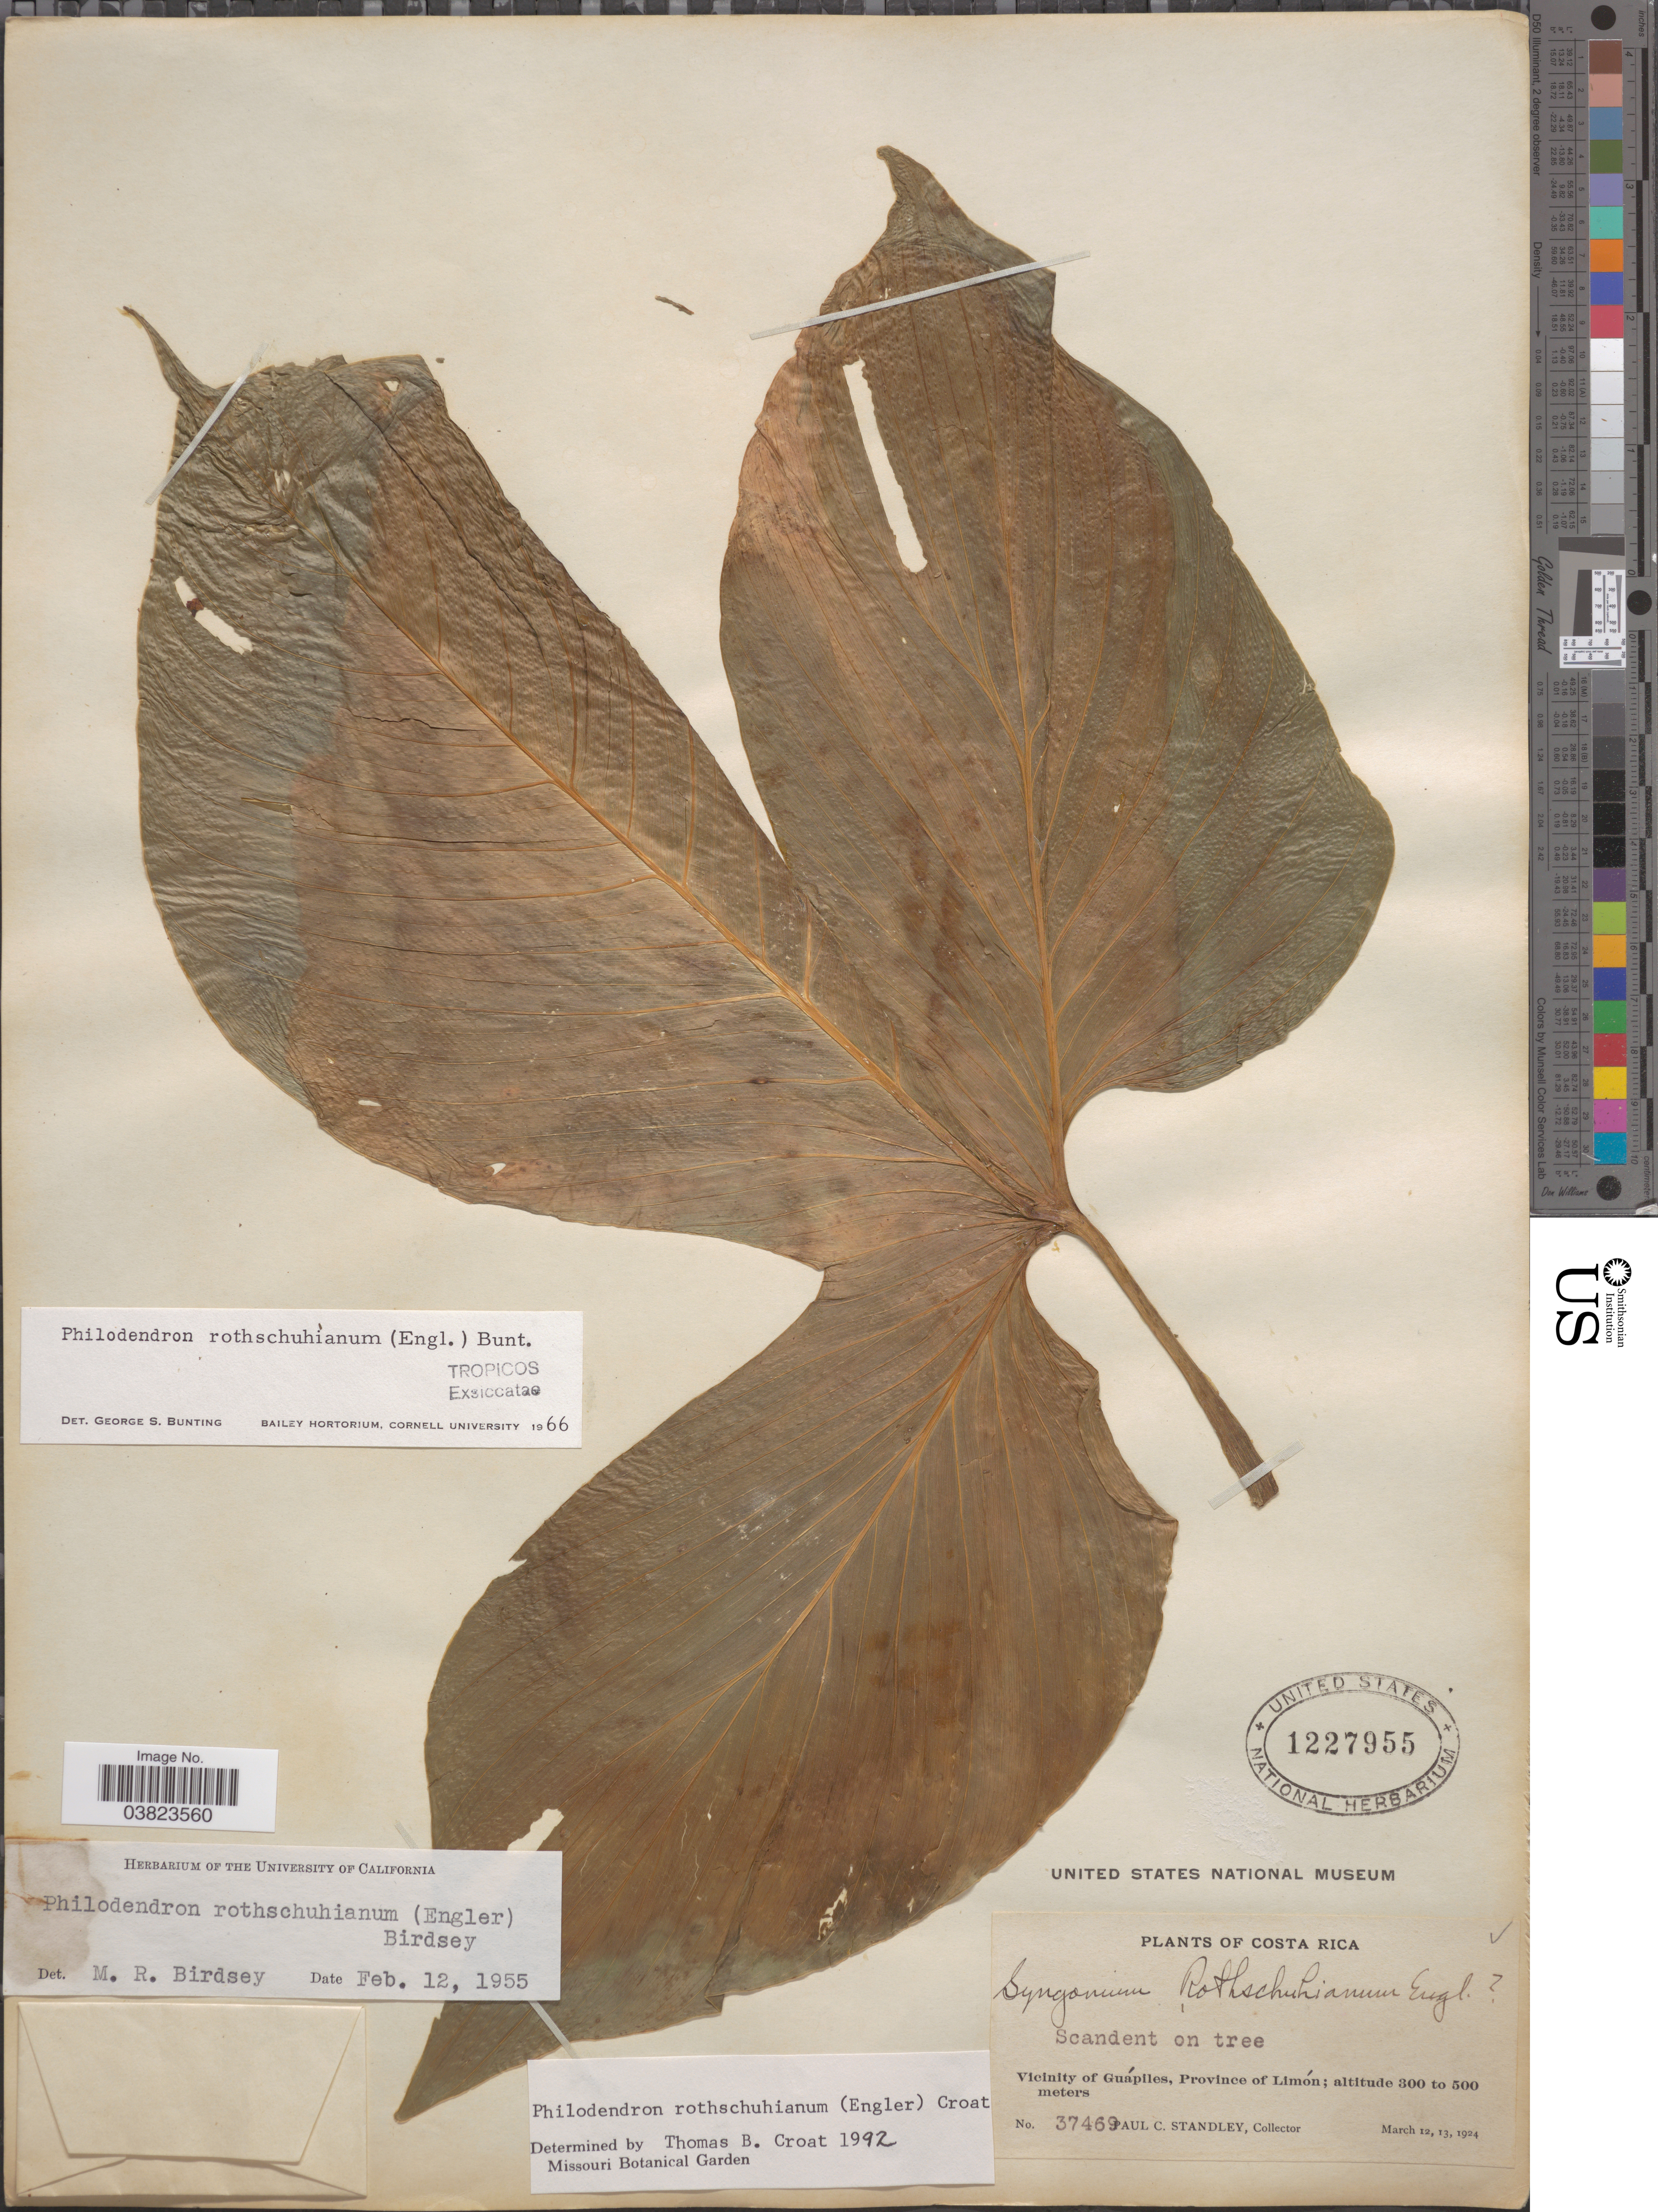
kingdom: Plantae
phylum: Tracheophyta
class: Liliopsida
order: Alismatales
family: Araceae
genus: Philodendron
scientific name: Philodendron rothschuhianum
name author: (Engl.) Croat & Grayum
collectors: P. C. Standley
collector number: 37469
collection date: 1924-03-12/1924-03-13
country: Costa Rica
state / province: Limón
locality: Vicinity of Guápiles.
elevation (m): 300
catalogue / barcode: US 1227955